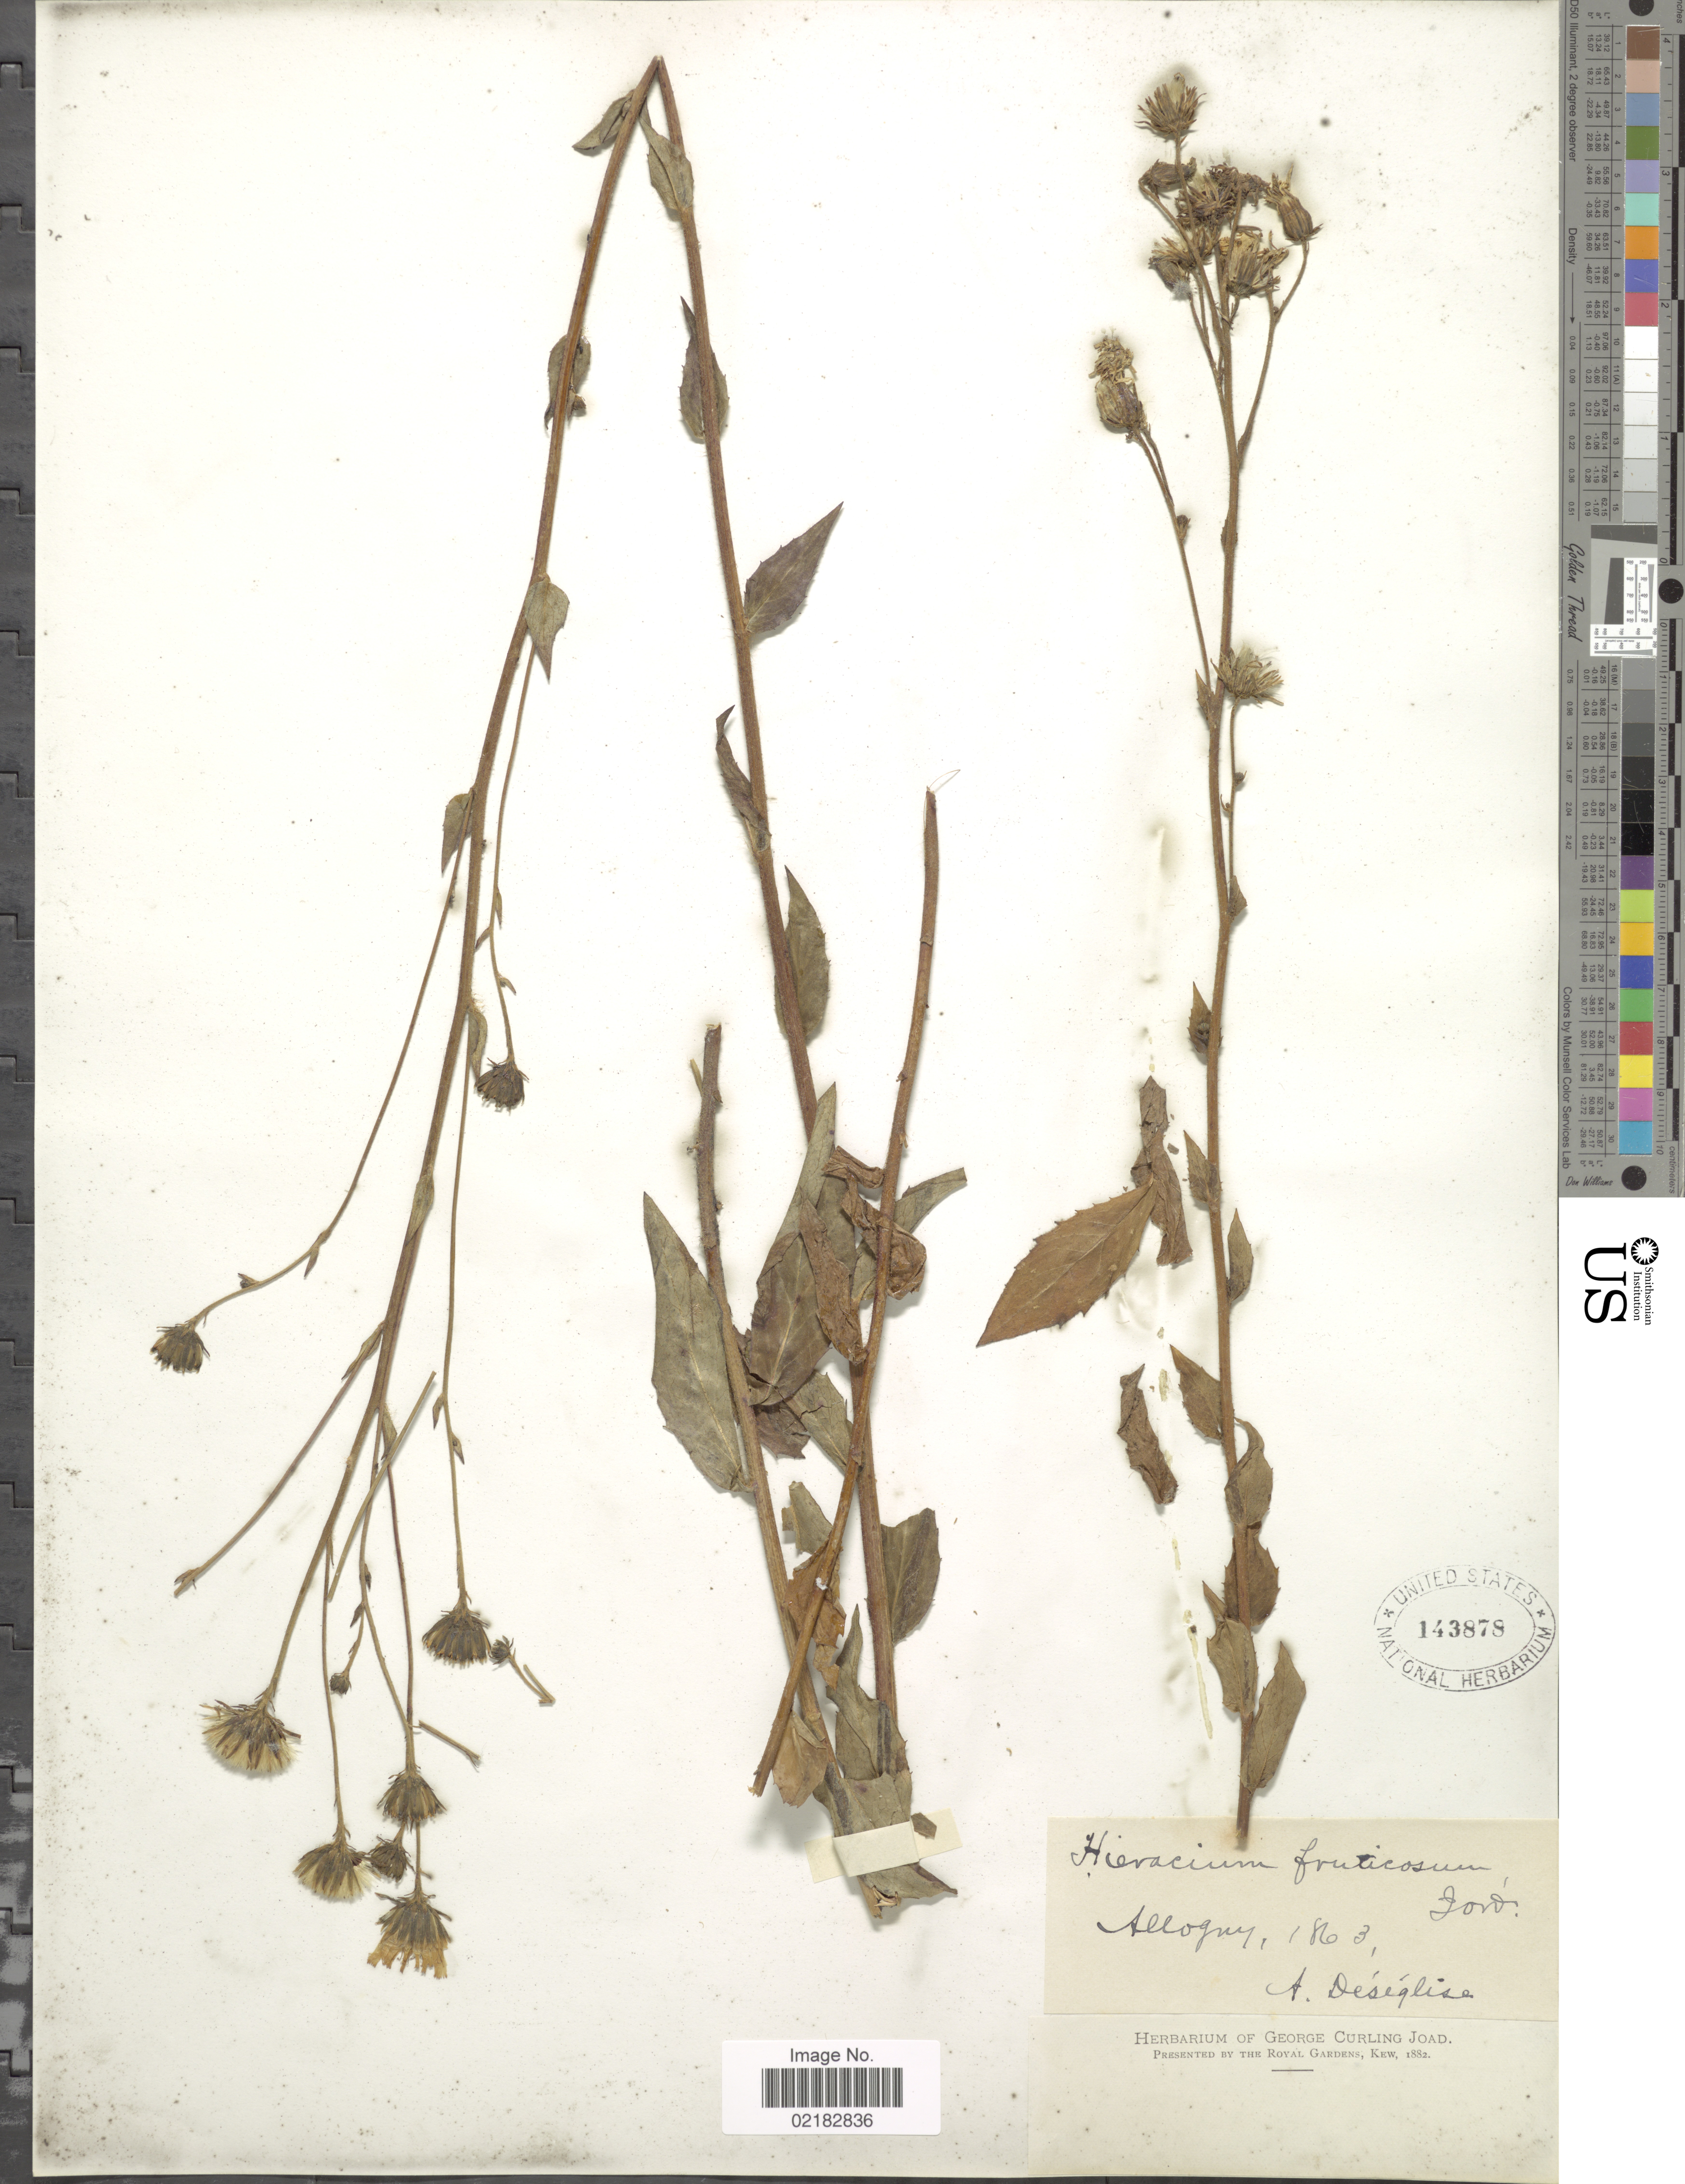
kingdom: Plantae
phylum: Tracheophyta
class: Magnoliopsida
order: Asterales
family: Asteraceae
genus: Hieracium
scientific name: Hieracium fruticosum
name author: Willd.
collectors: A. Deseglise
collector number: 3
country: France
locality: Allogny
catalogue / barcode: US 143878